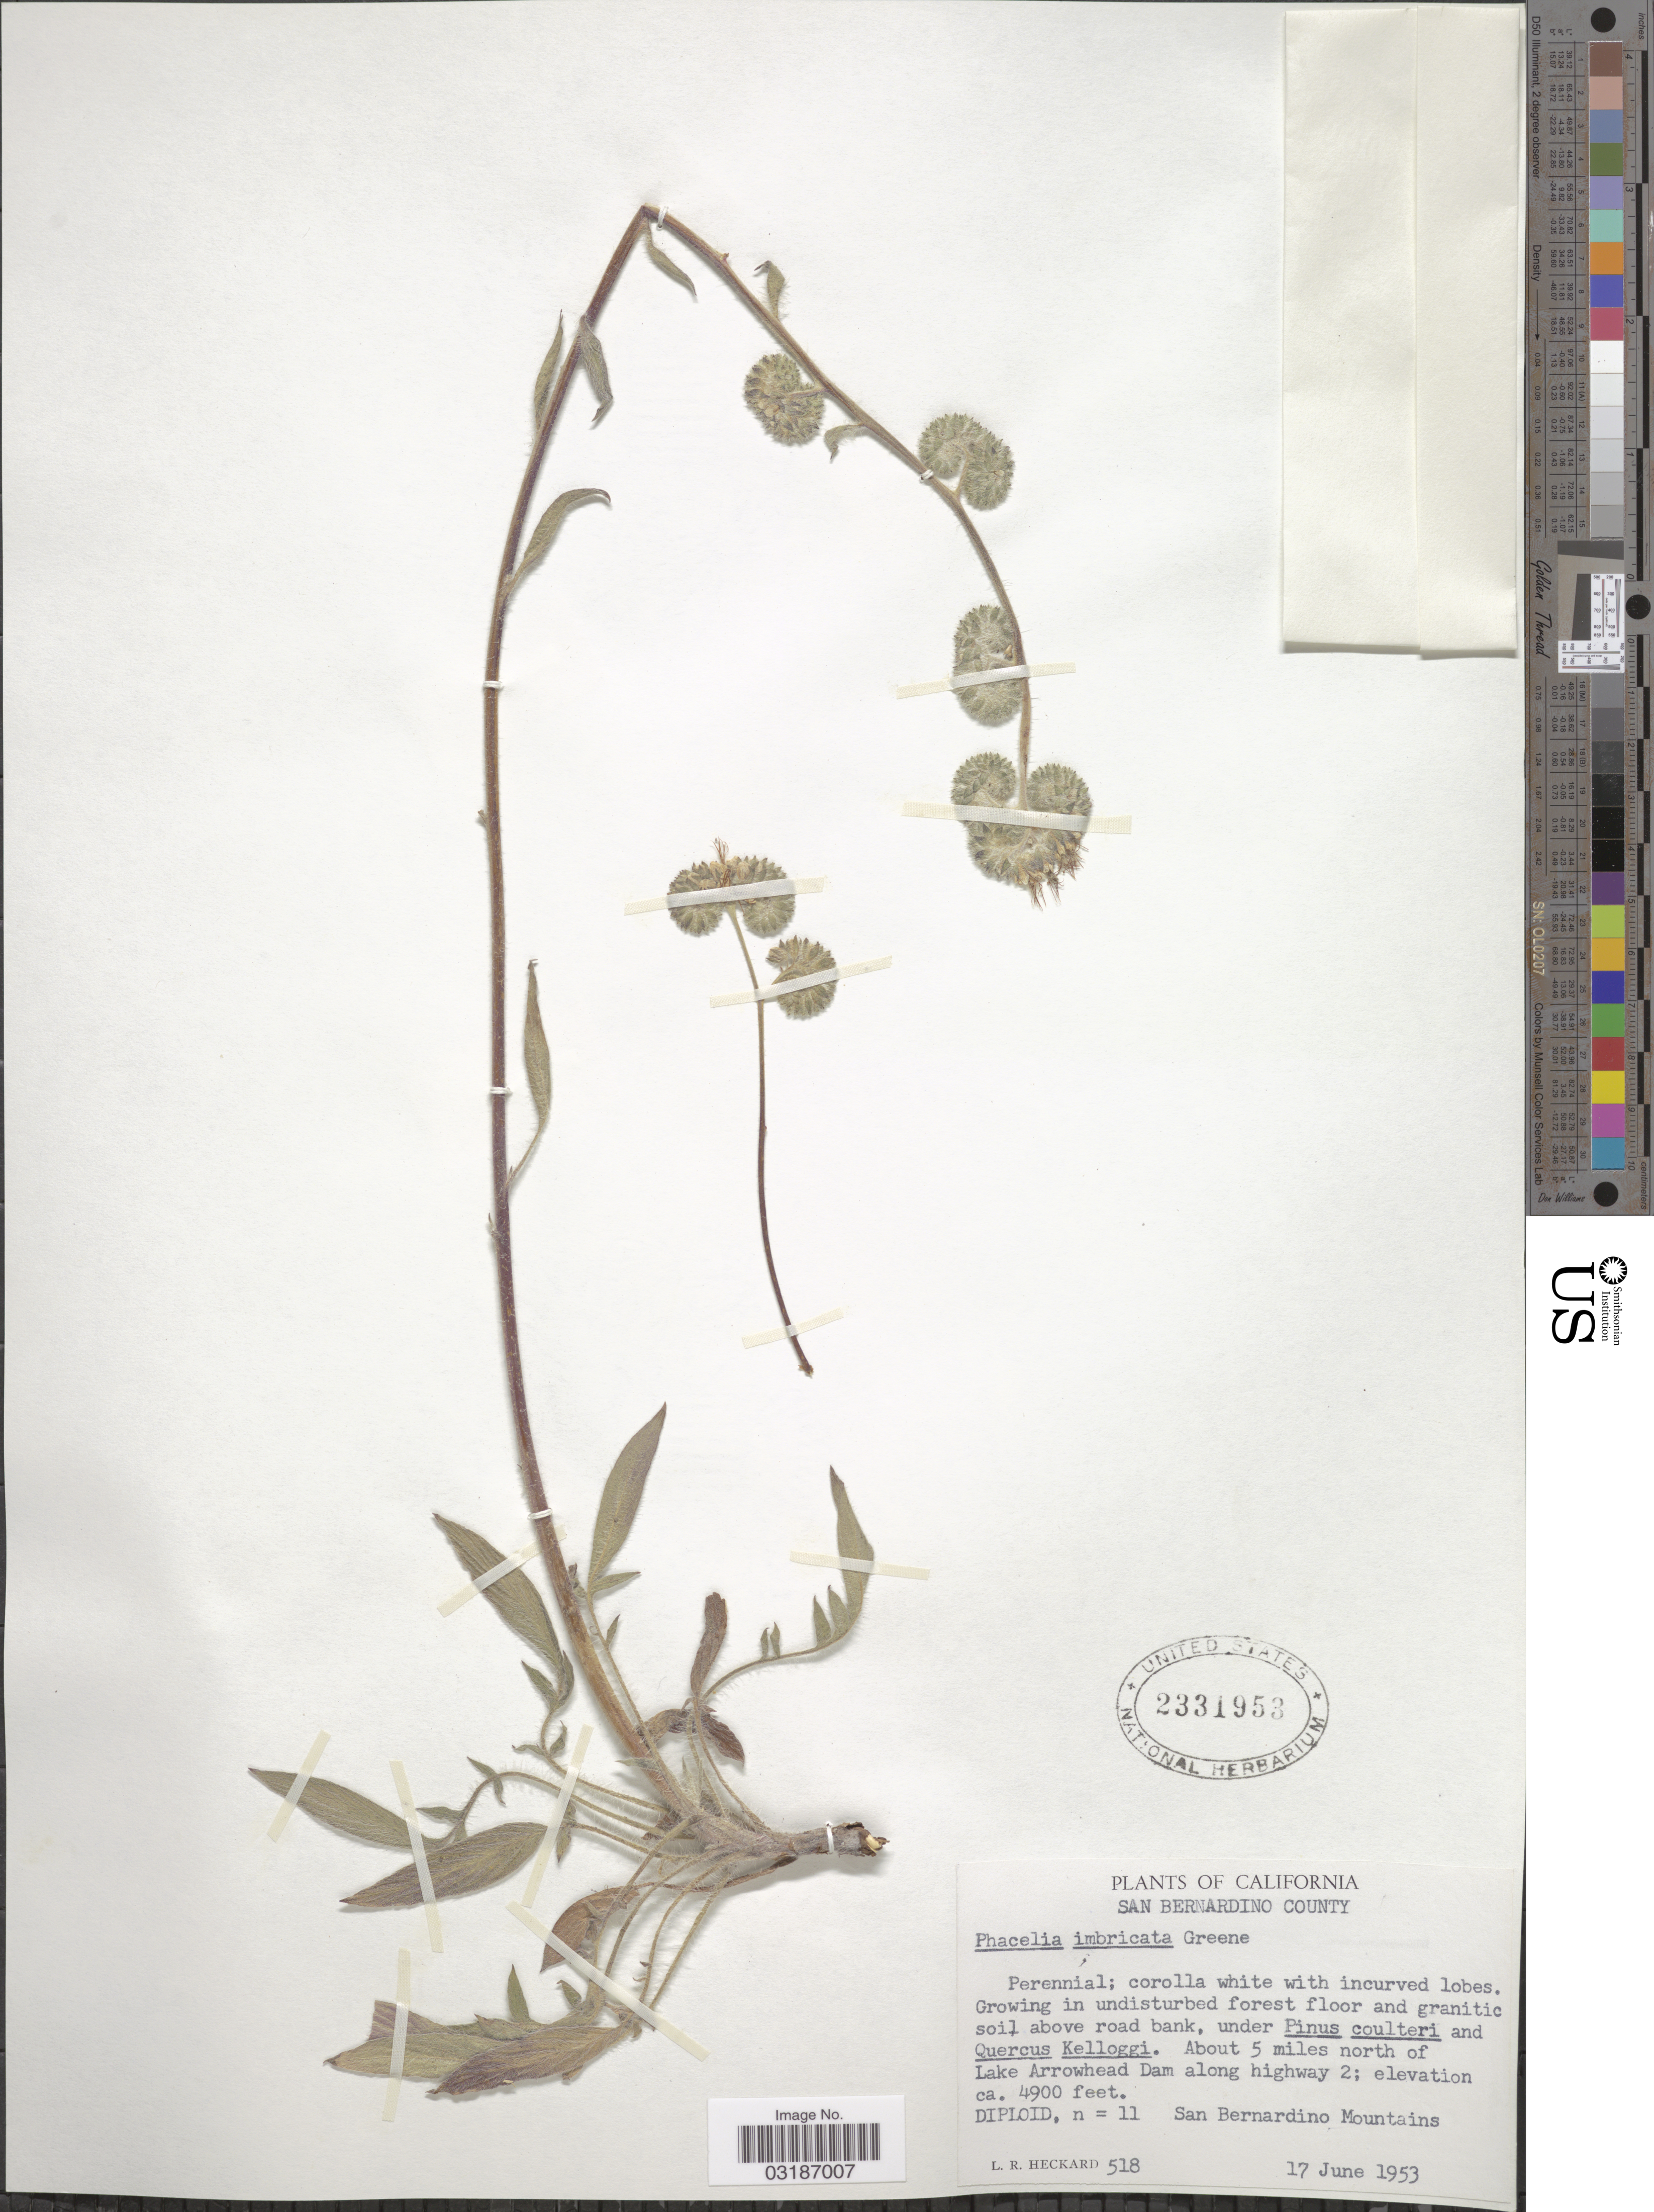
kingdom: Plantae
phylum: Tracheophyta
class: Magnoliopsida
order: Boraginales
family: Hydrophyllaceae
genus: Phacelia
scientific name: Phacelia imbricata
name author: Greene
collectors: L. R. Heckard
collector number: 518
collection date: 1953-06-17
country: United States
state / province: California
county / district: San Bernardino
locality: San Bernardino County. About 5 miles north of Lake Arrowhead Dam along highway 2. San Bernardino Mountains.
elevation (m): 1494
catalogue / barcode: US 2331953